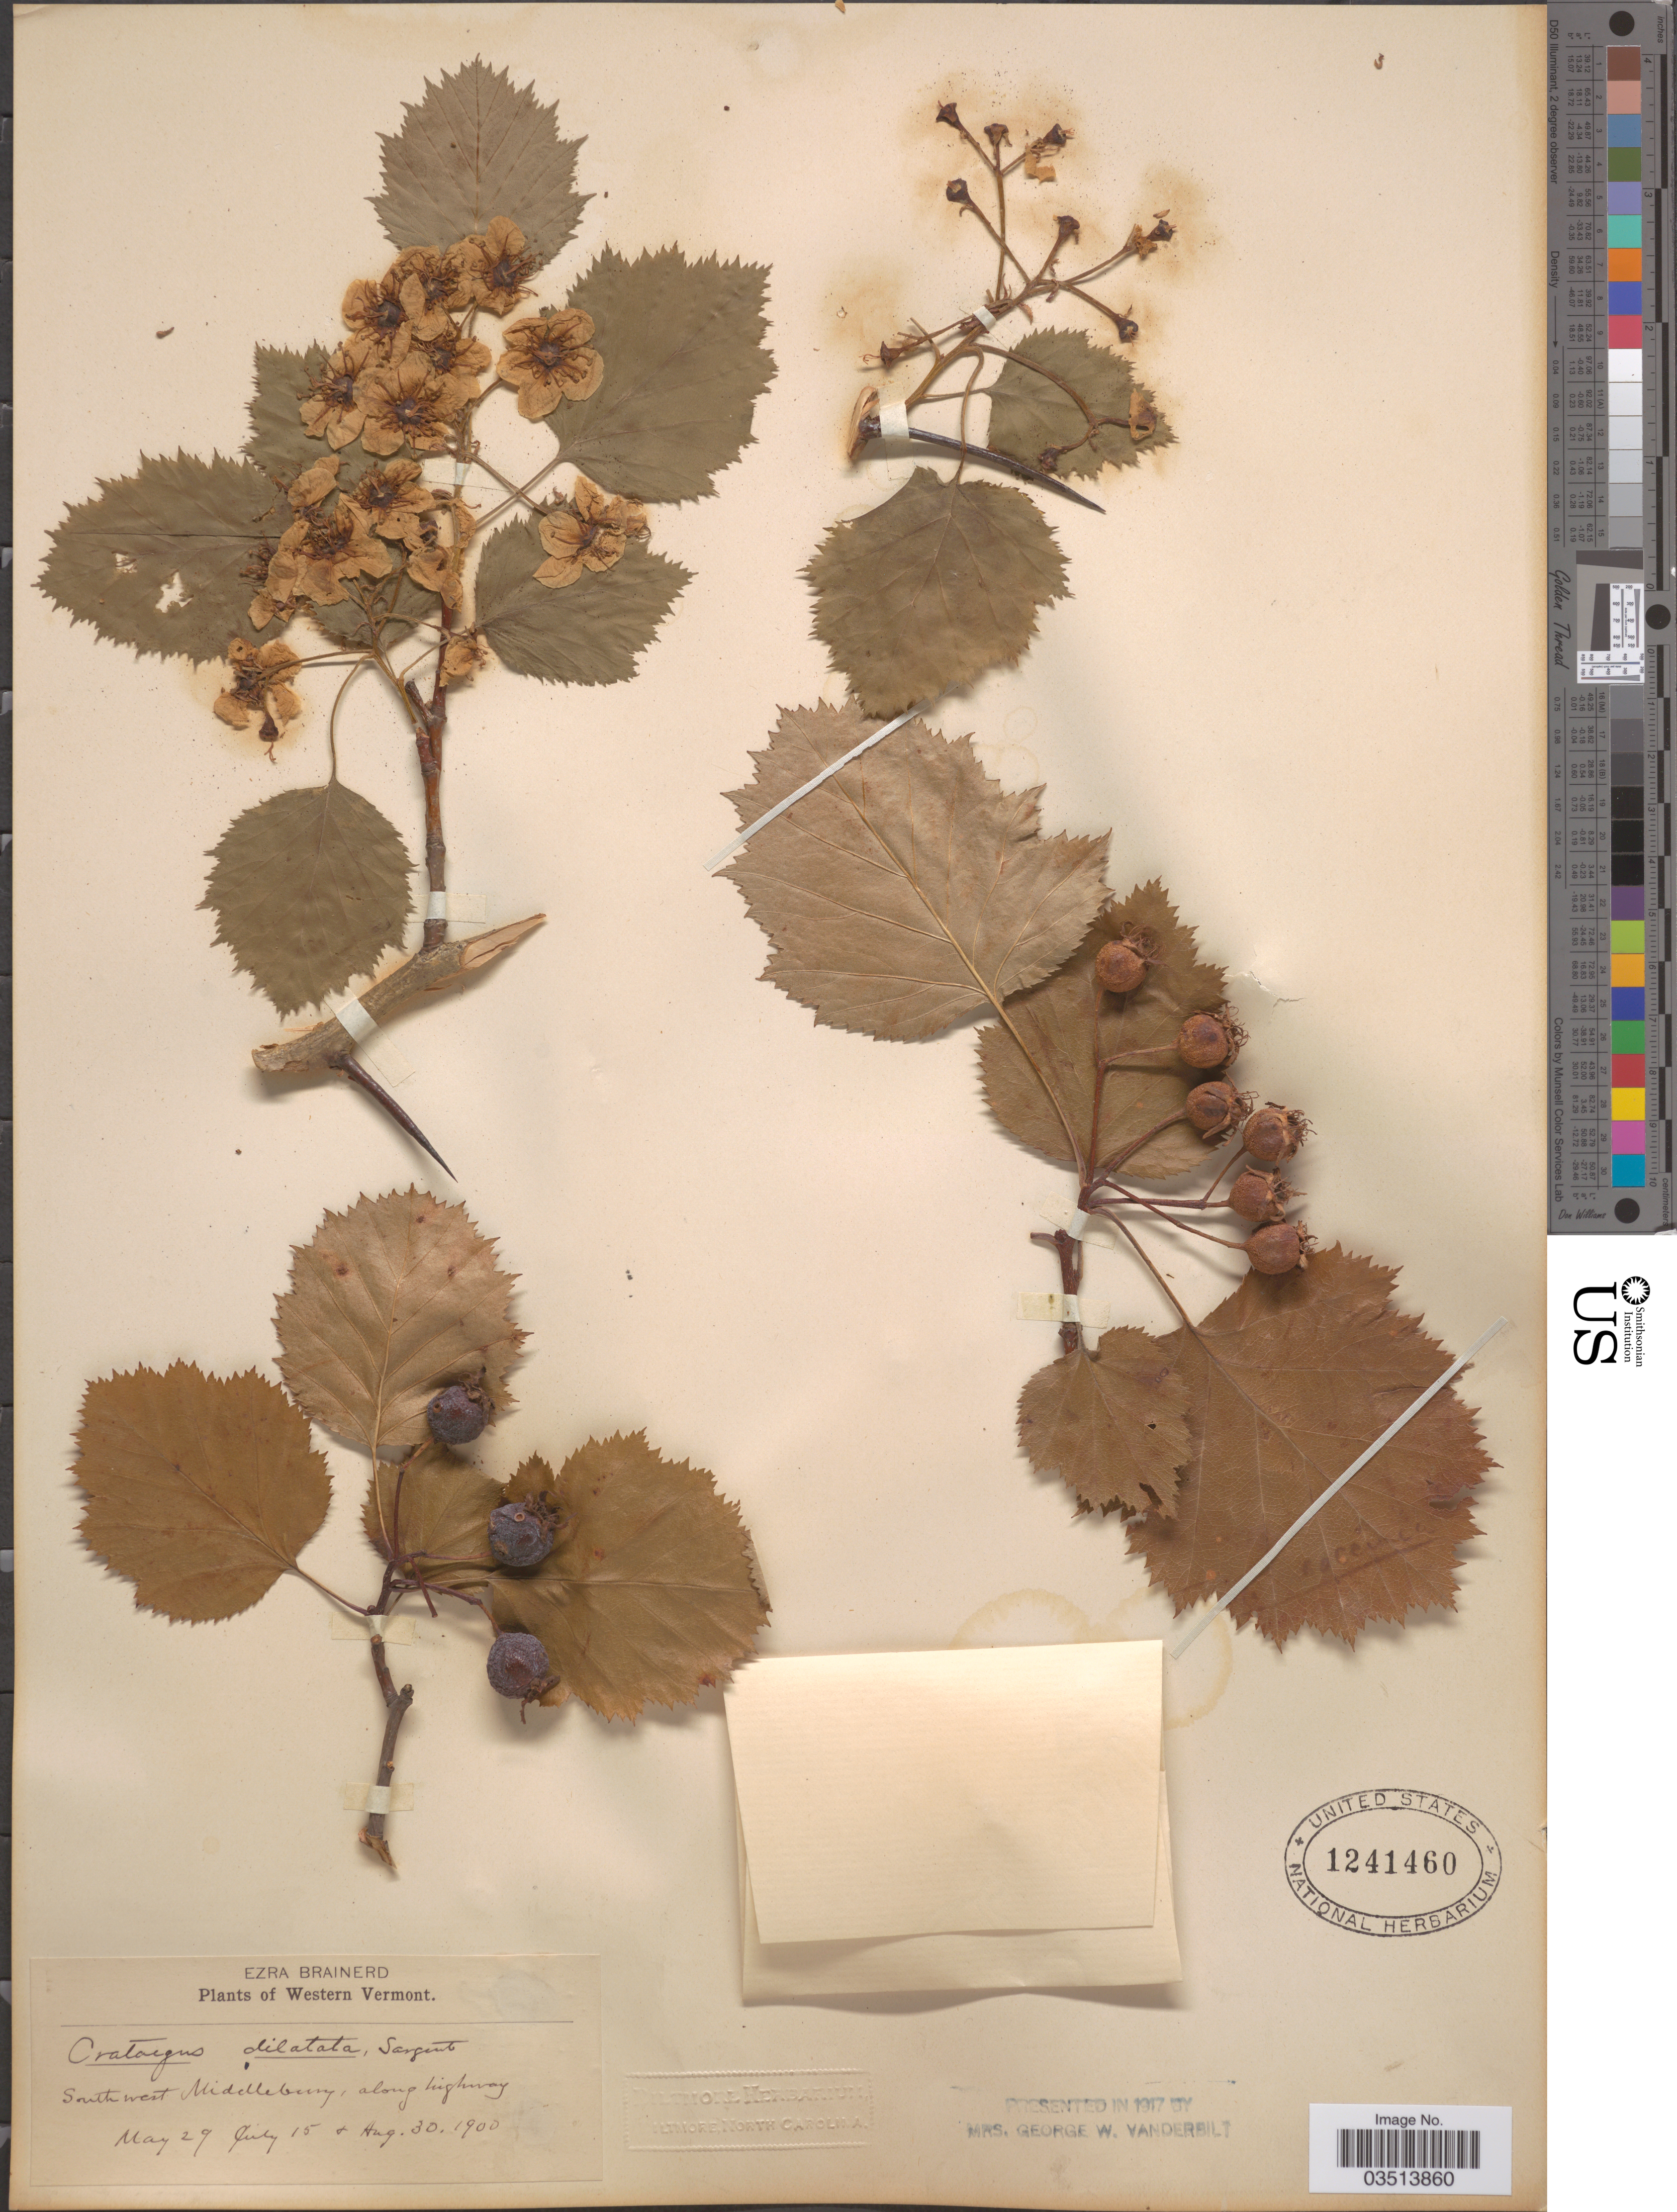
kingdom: Plantae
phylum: Tracheophyta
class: Magnoliopsida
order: Rosales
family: Rosaceae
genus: Crataegus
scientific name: Crataegus coccinioides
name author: Ashe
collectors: E. Brainerd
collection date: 1900-05-29/1900-08-30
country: United States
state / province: Vermont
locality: Western Vermont. South west Middlebury, along highway.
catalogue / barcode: US 1241460